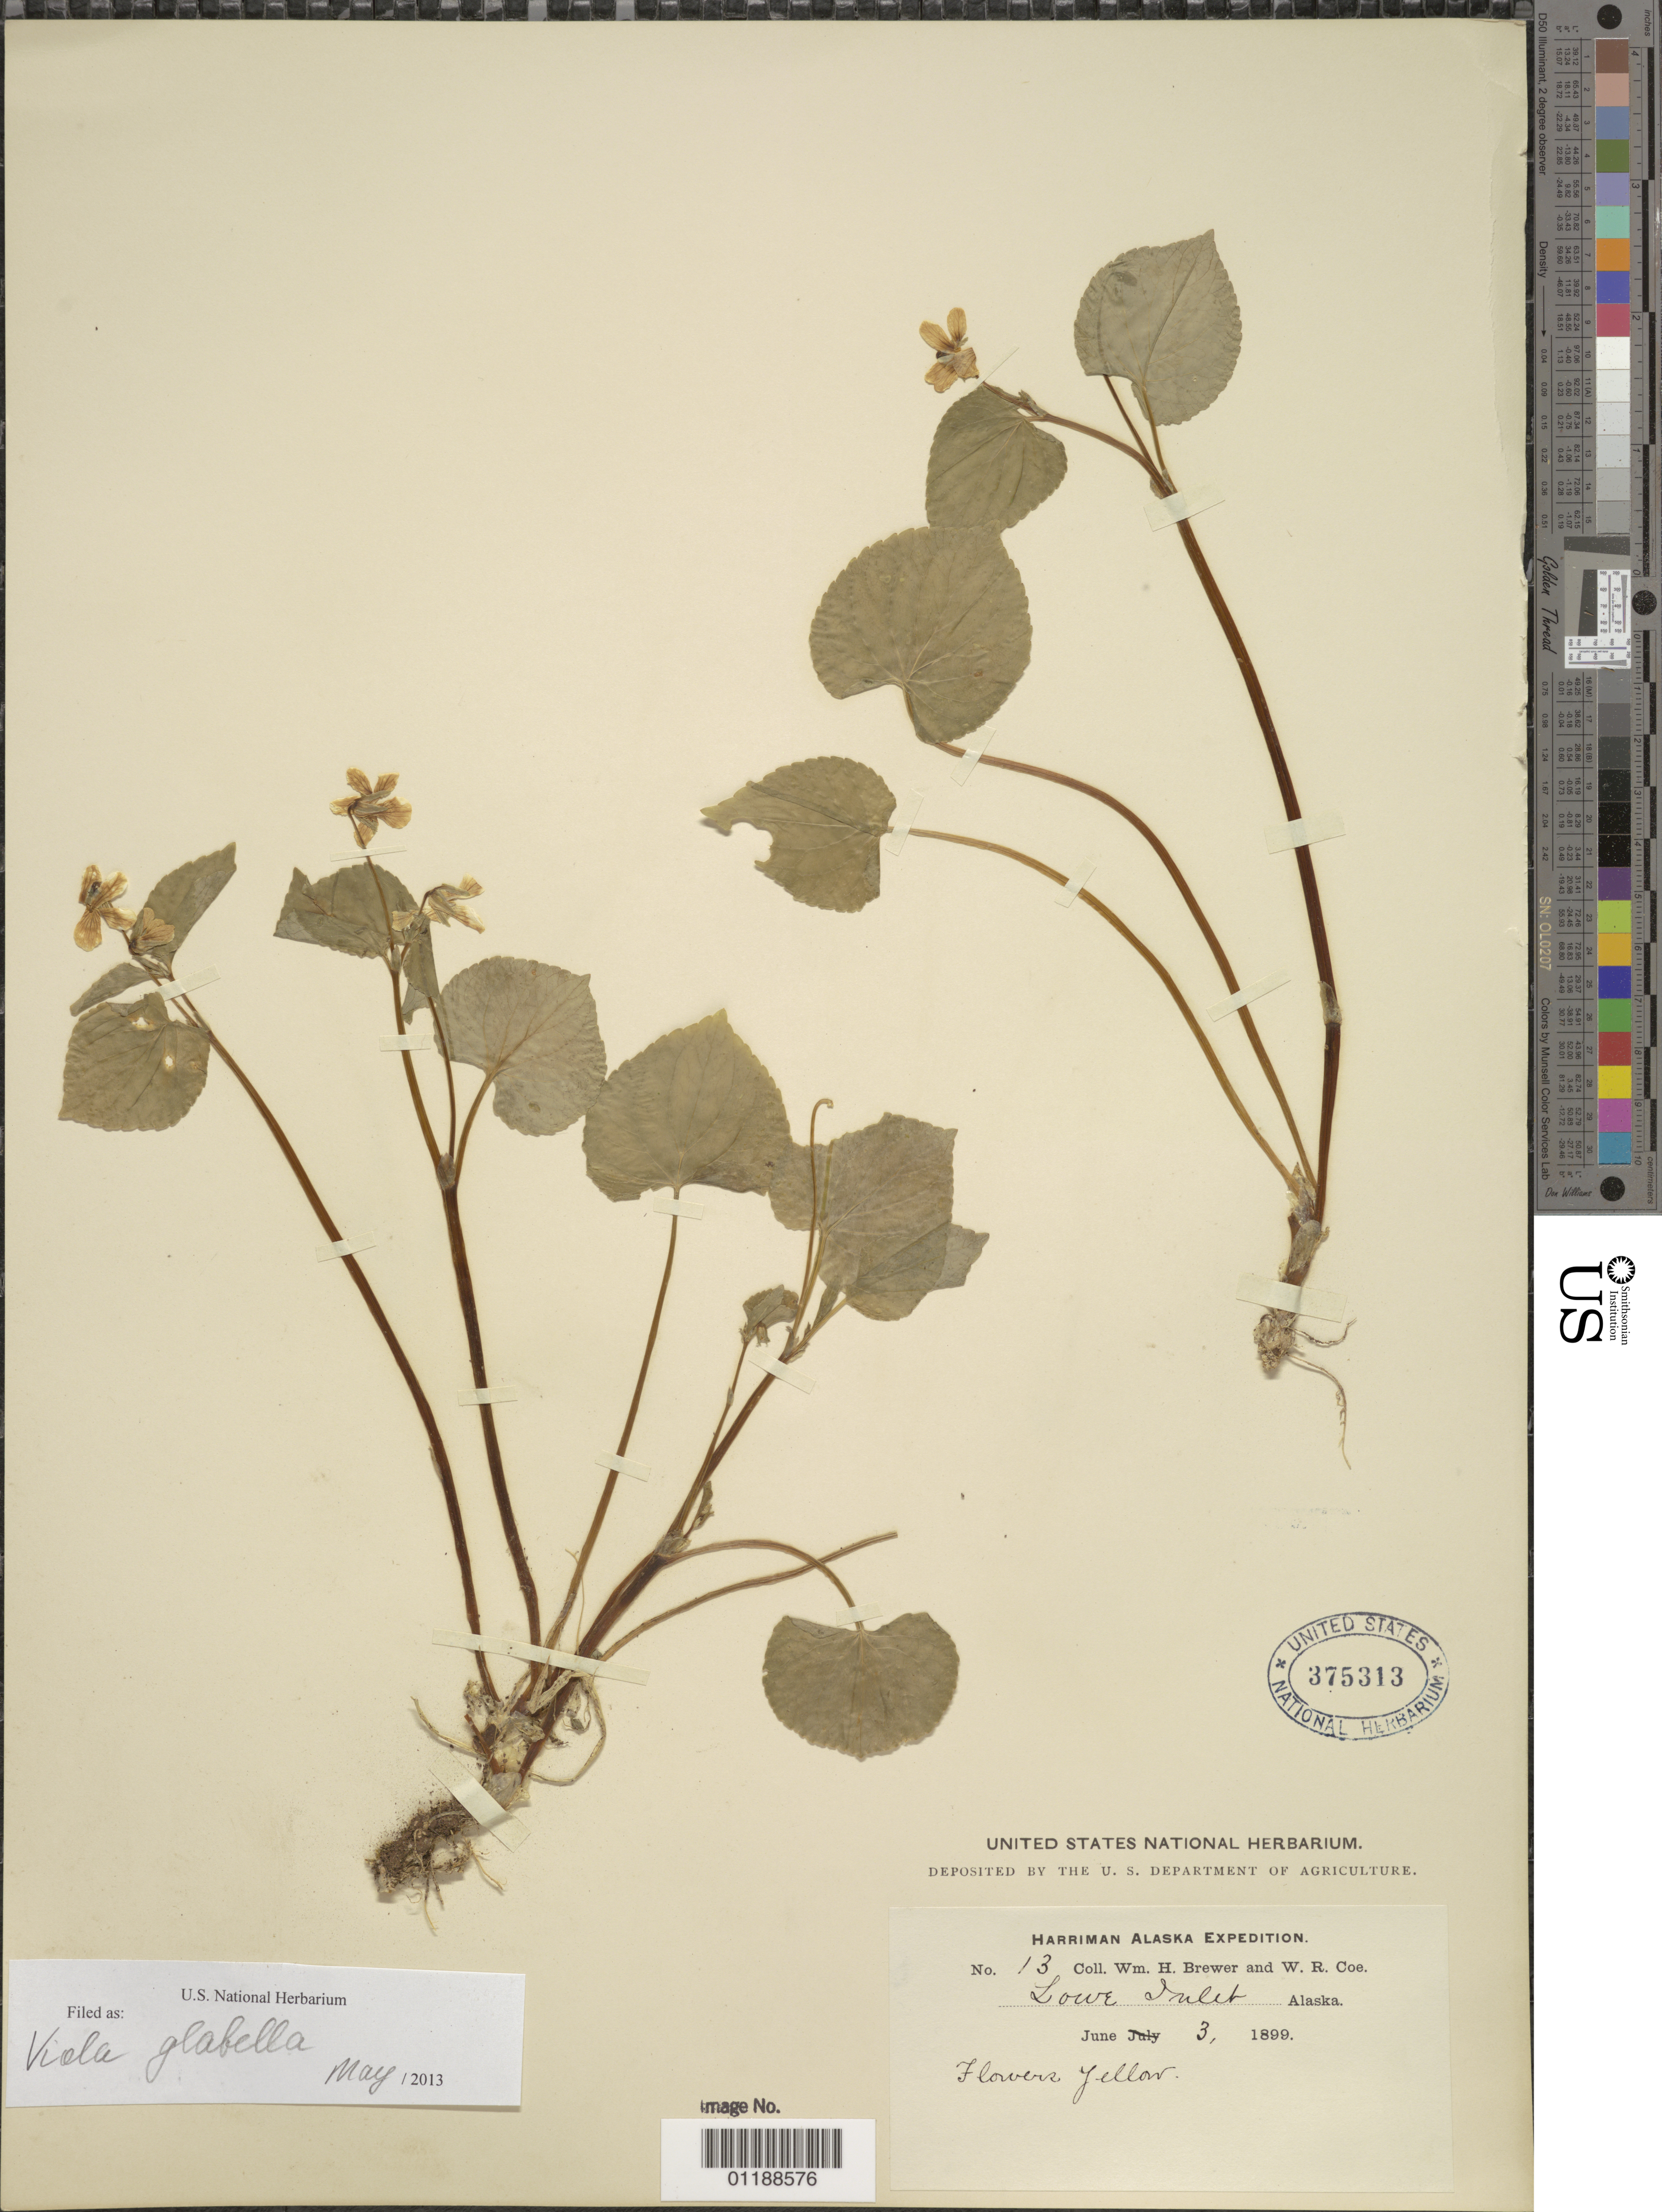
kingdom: Plantae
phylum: Tracheophyta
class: Magnoliopsida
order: Malpighiales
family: Violaceae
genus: Viola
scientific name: Viola glabella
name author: Nutt.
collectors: W. H. Brewer & W. Coe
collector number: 13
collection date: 1899-06-03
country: United States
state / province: Alaska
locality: Lowe Inlet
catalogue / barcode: US 375313